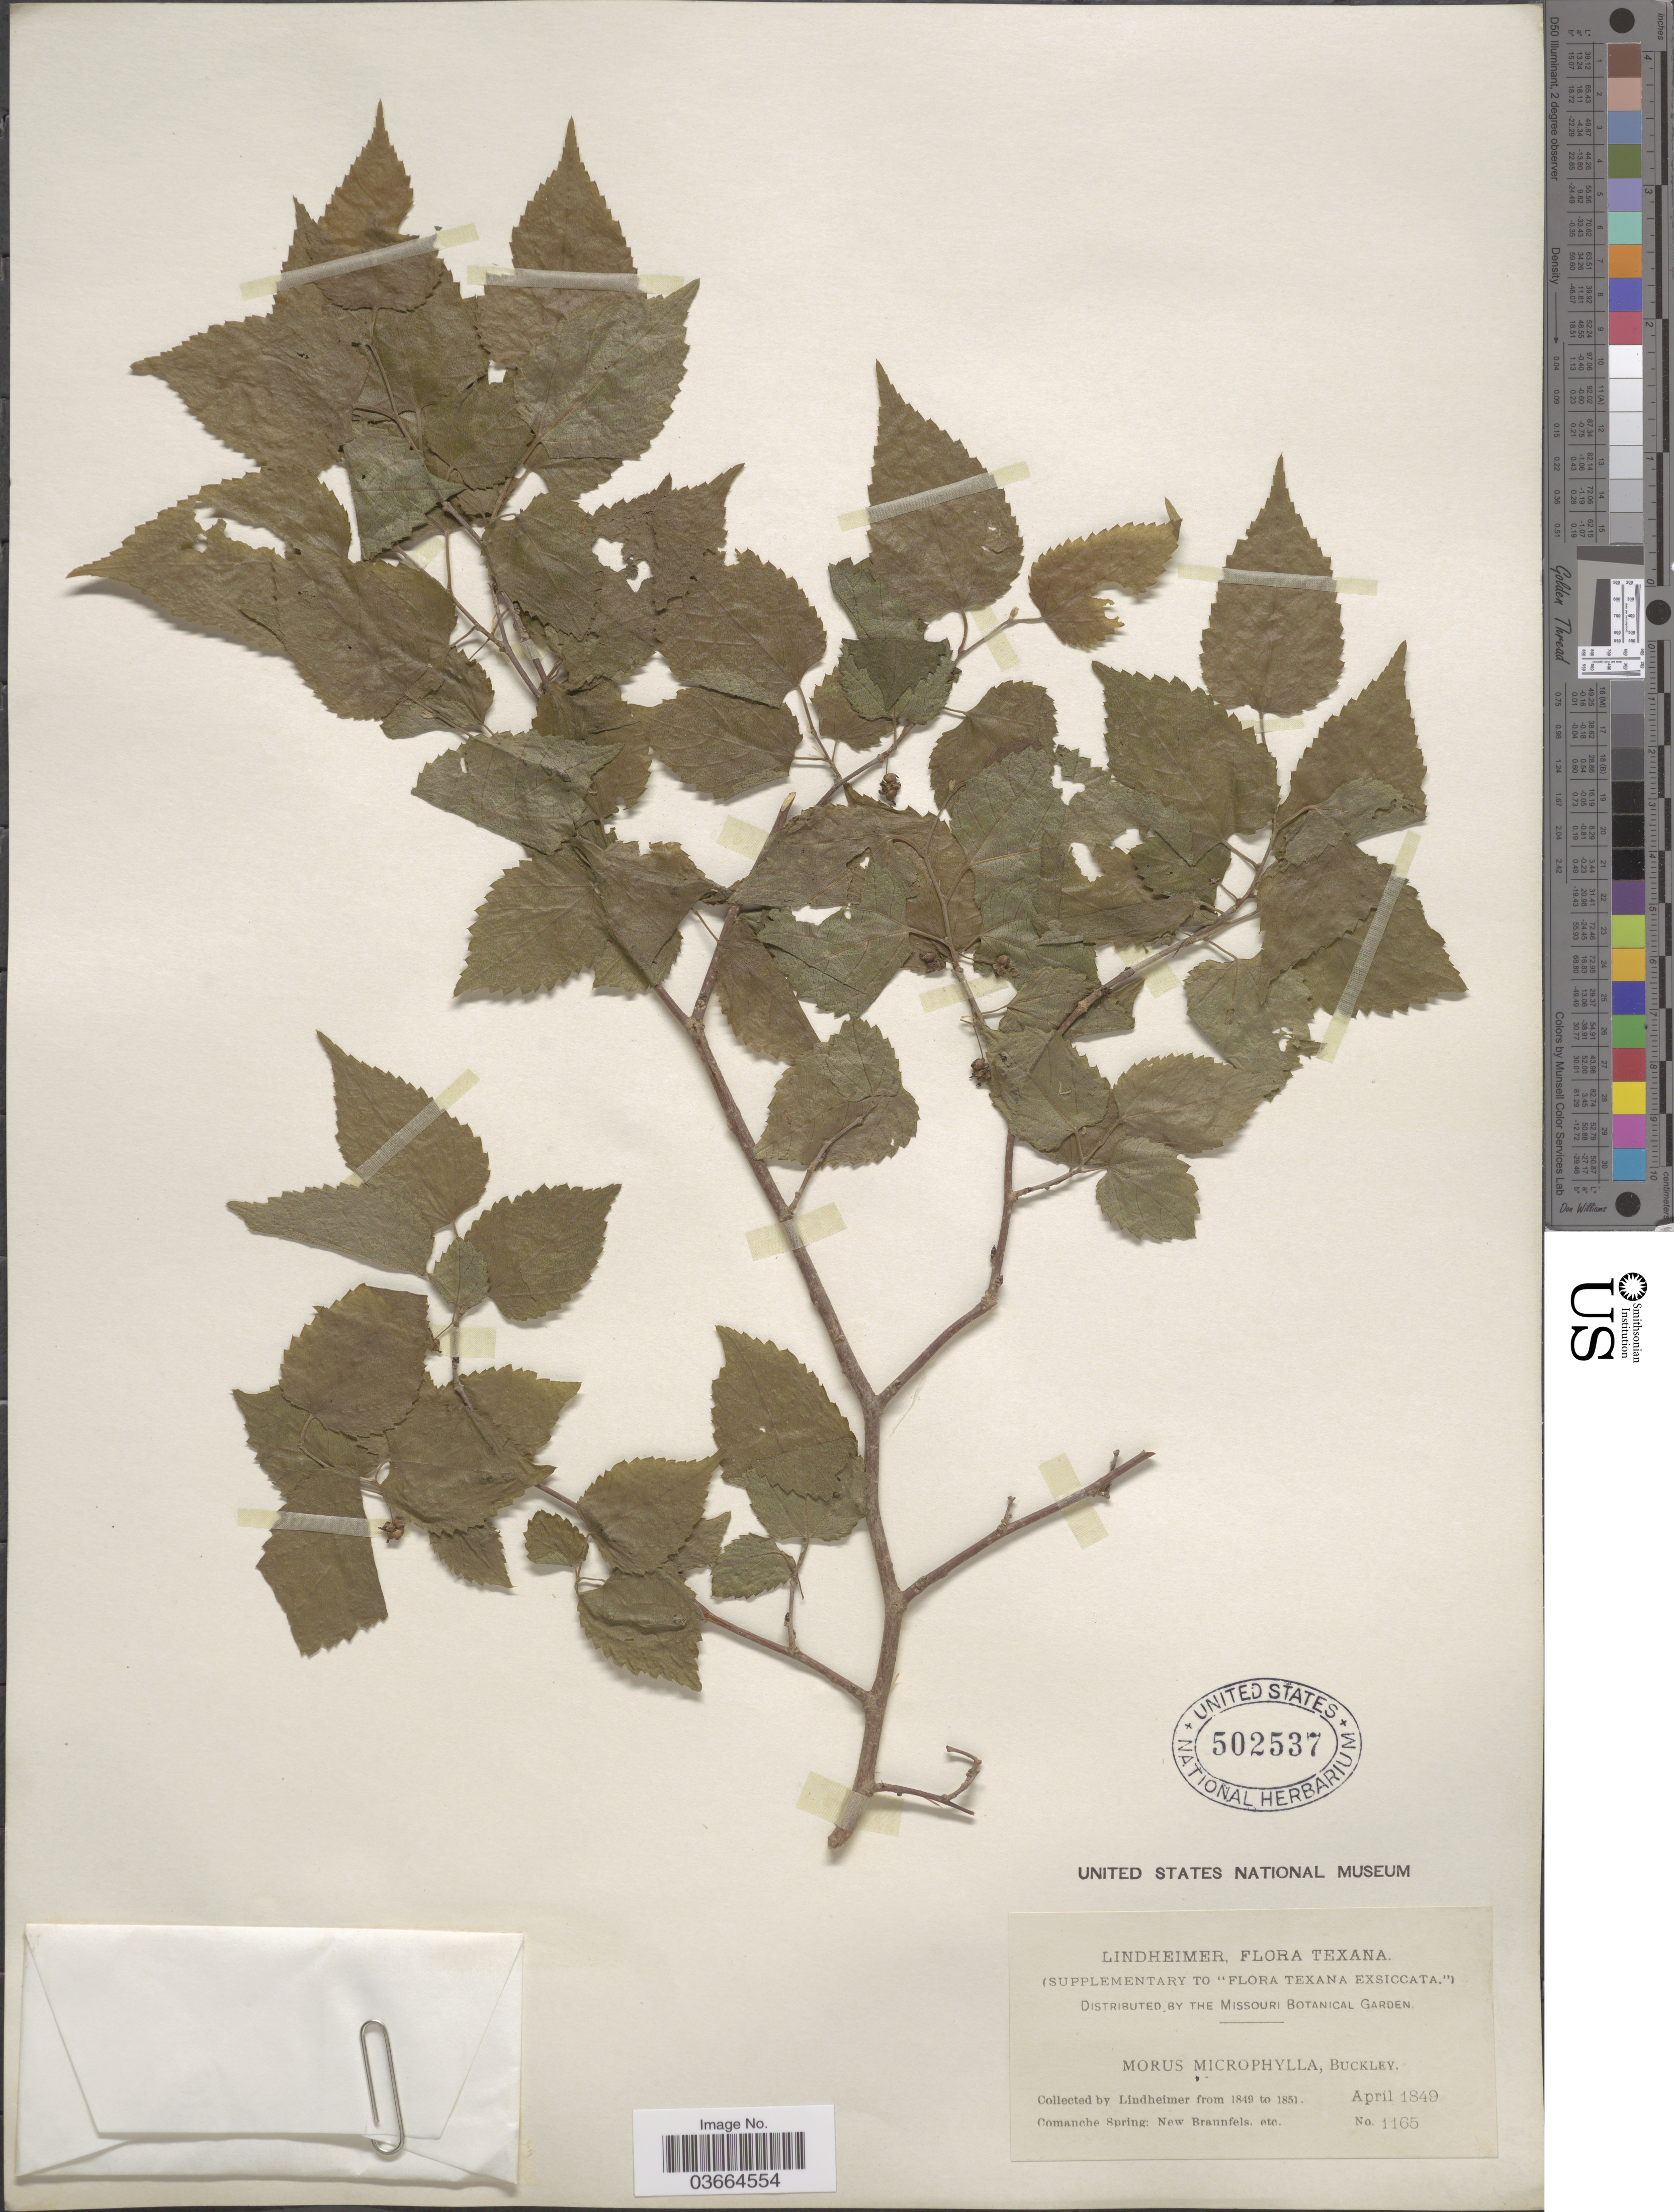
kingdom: Plantae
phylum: Tracheophyta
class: Magnoliopsida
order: Rosales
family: Moraceae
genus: Morus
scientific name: Morus microphylla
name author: Buckley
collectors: -. Lindheimer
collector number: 1165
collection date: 1849-04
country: United States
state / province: Texas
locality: Comanche Spring: New Braunfels. etc.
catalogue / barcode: US 502537